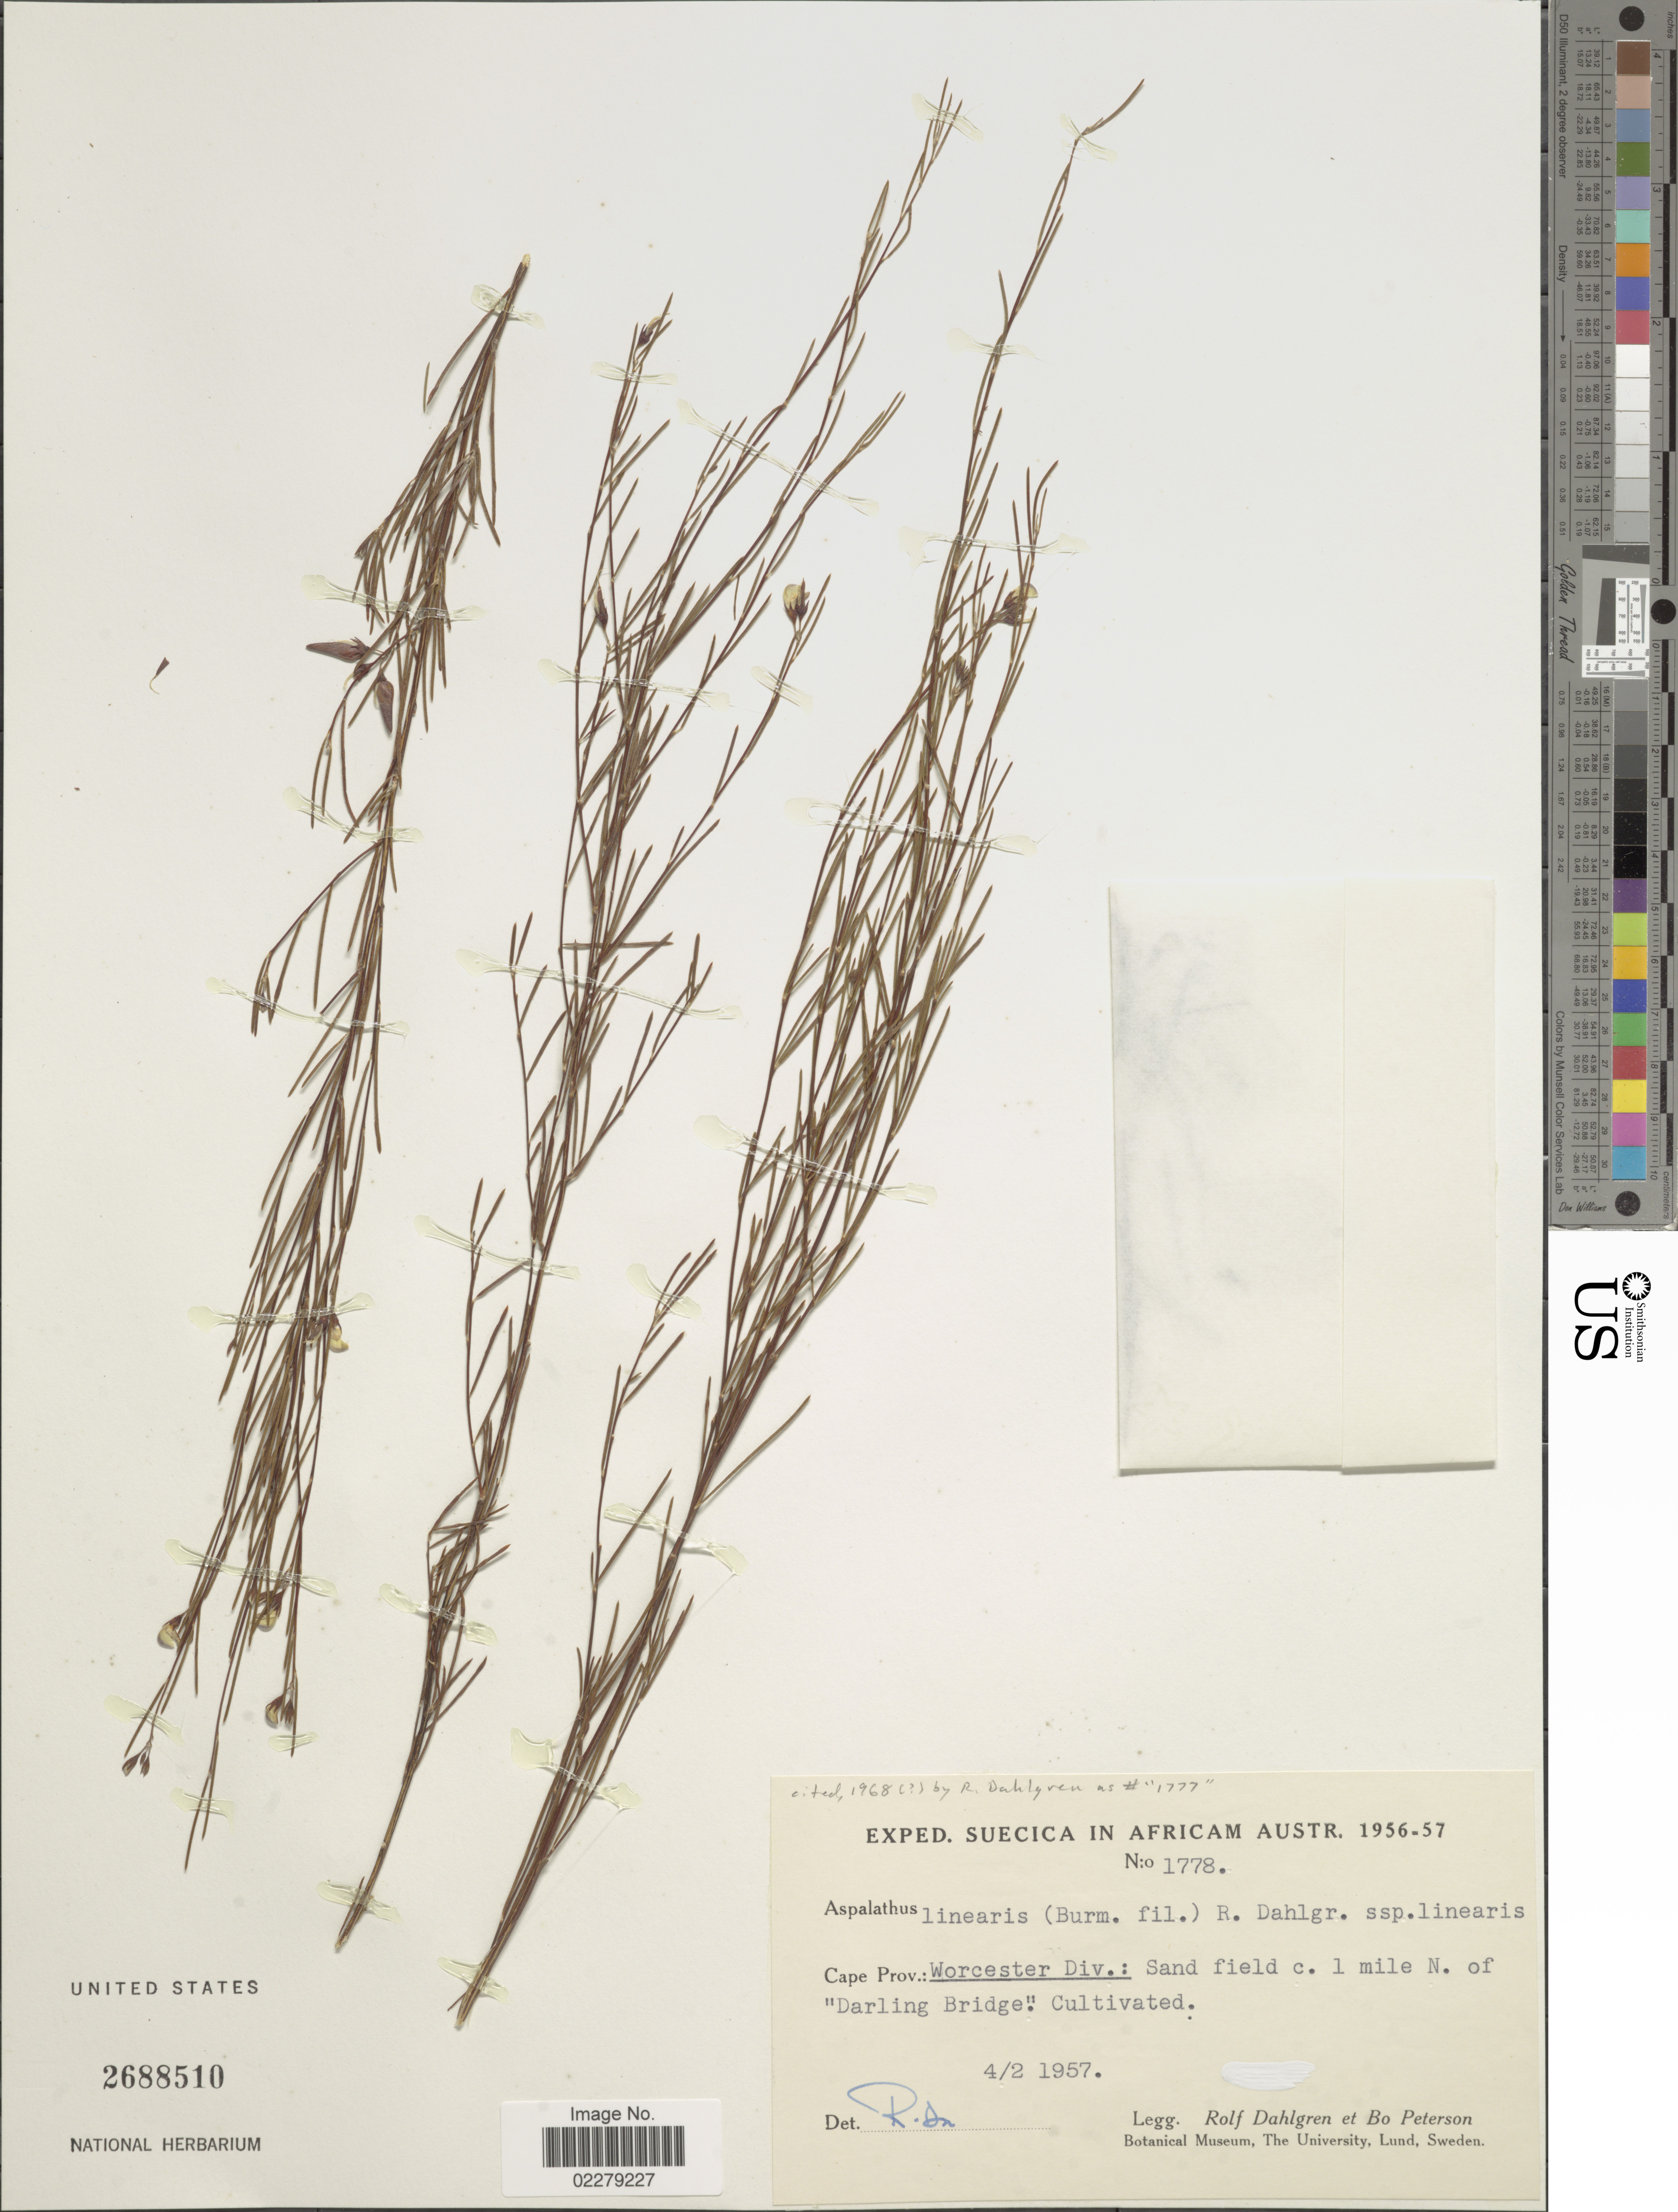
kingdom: Plantae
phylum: Tracheophyta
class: Magnoliopsida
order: Fabales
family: Fabaceae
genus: Aspalathus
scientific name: Aspalathus linearis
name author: (Burm. f.) R. Dahlgren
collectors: R. Dahlgren & B. H. Peterson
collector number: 1778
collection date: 1957-02-04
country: South Africa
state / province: Western Cape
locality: Worcester Div.: Sand fiel c. 1 mile N. of "Darling Bridge"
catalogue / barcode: US 2688510